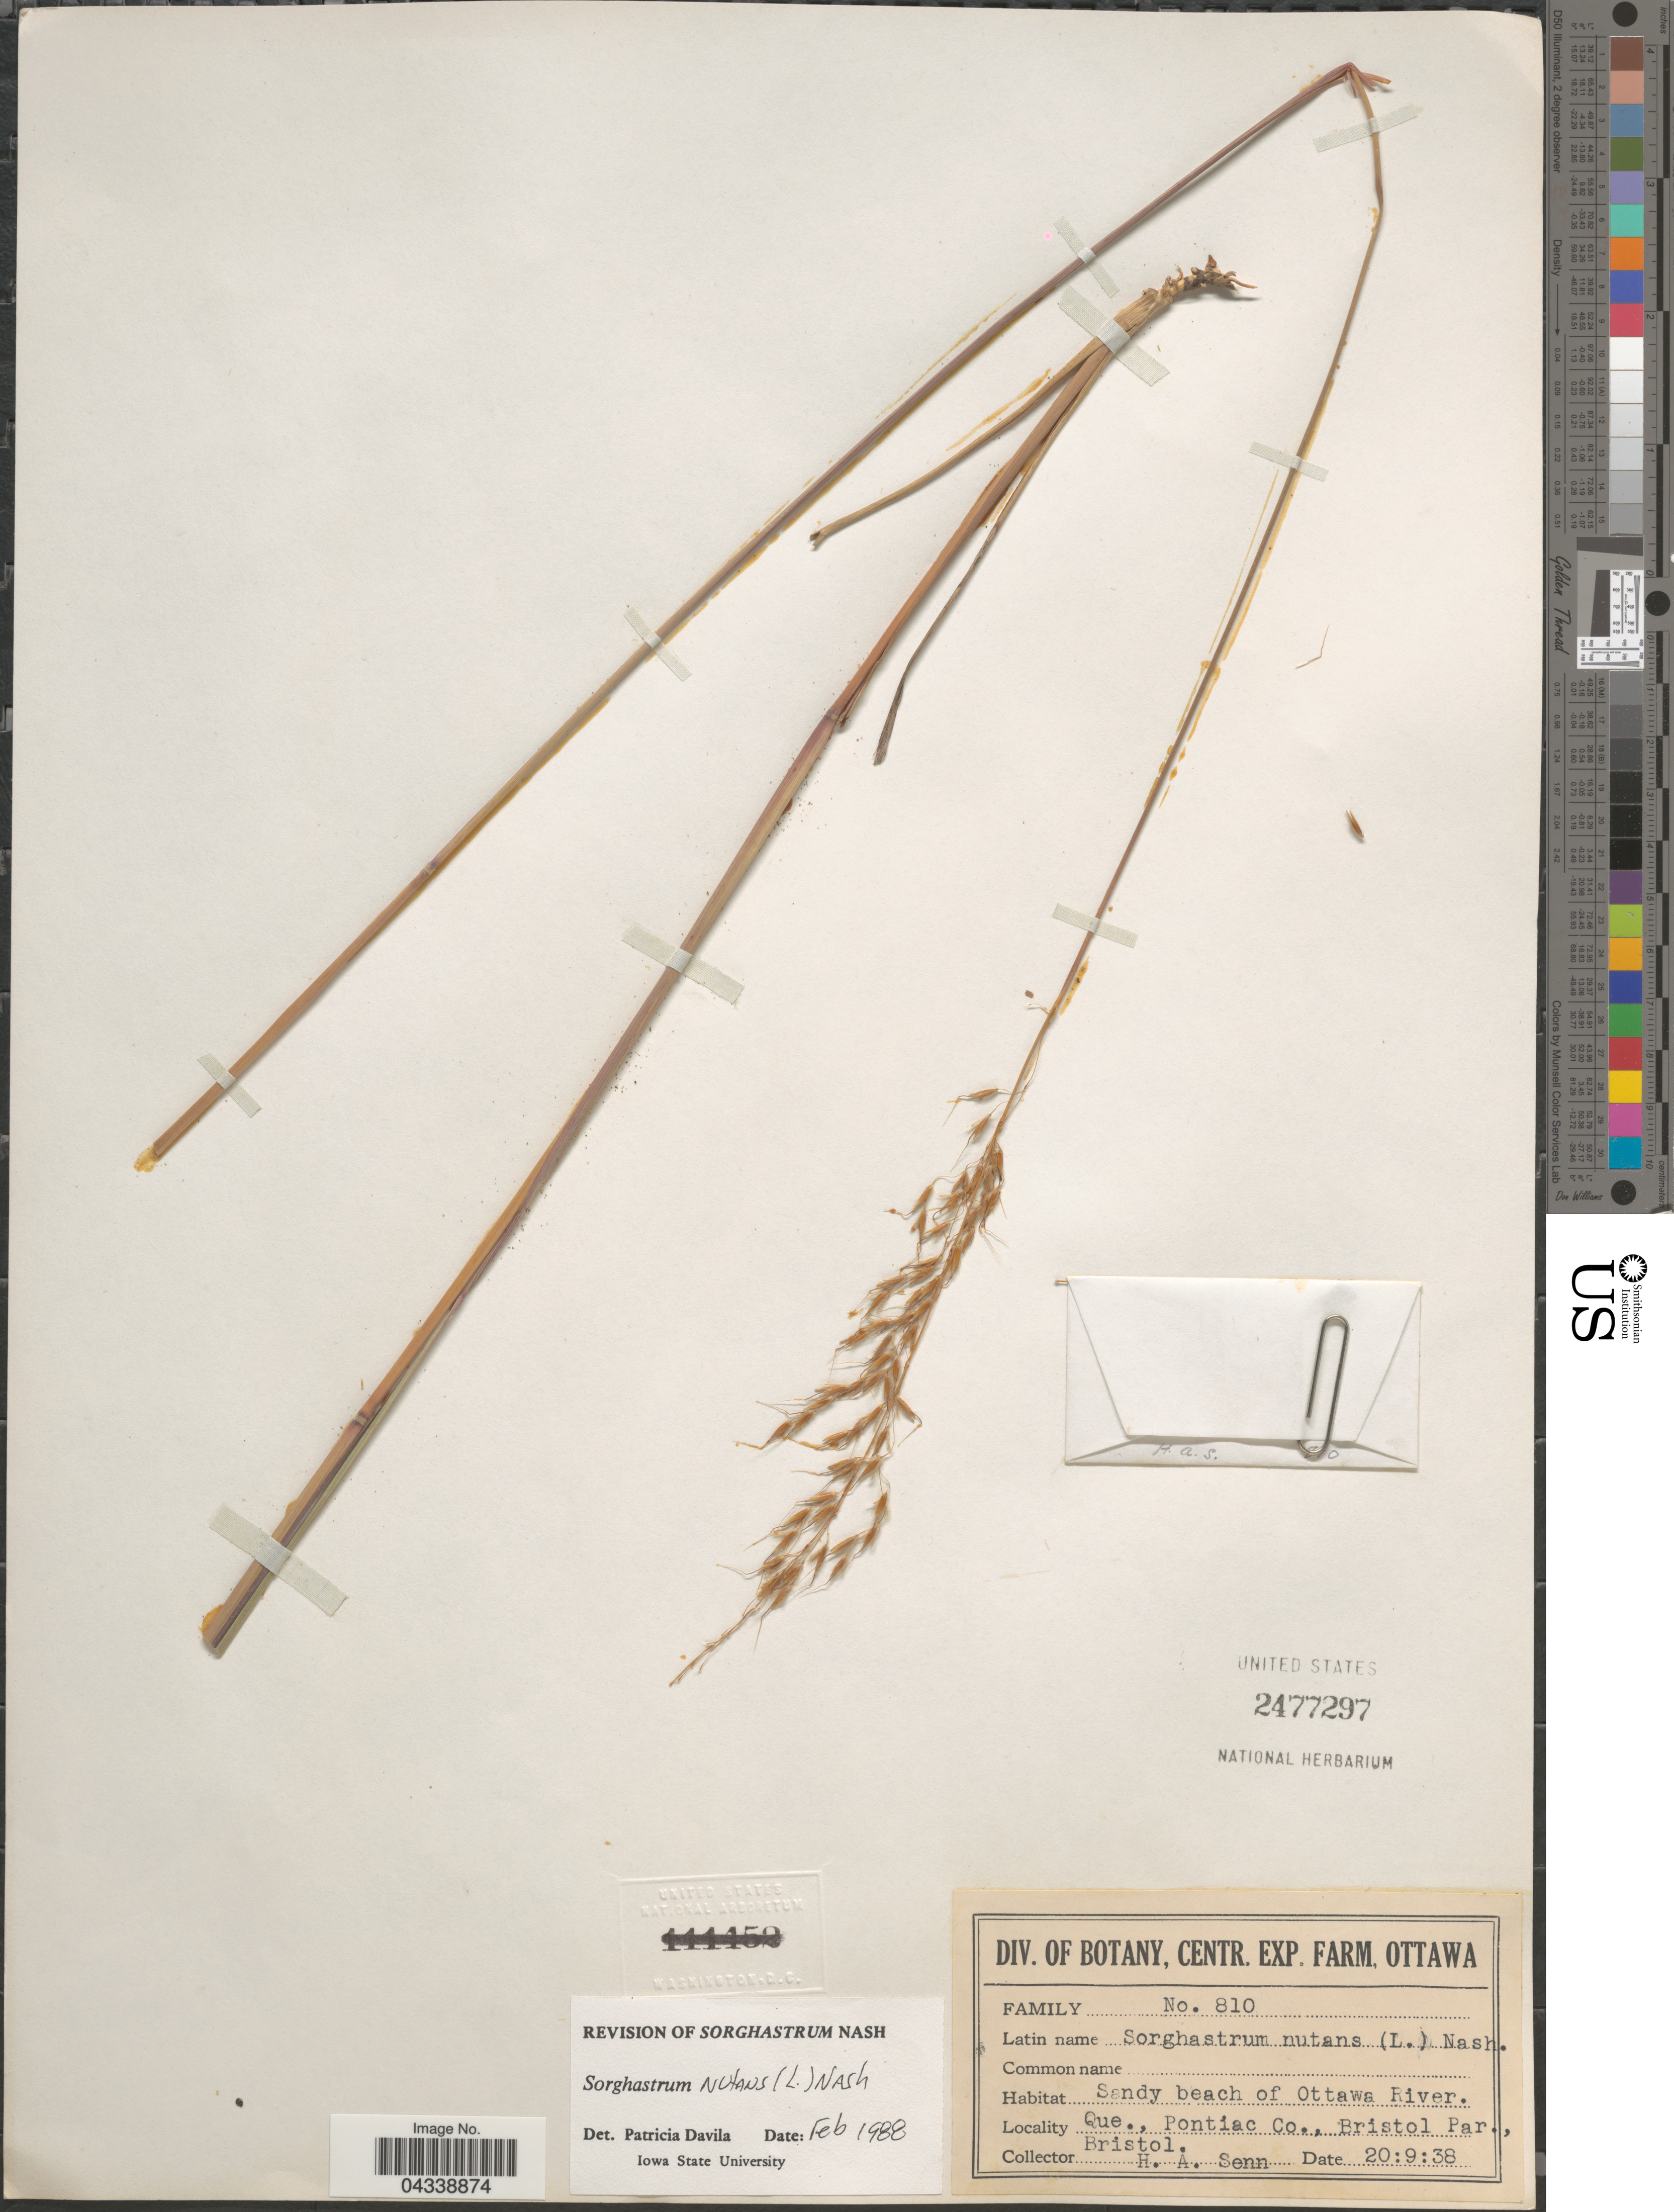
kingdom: Plantae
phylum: Tracheophyta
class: Liliopsida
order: Poales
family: Poaceae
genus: Sorghastrum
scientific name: Sorghastrum nutans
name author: (L.) Nash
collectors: H. Senn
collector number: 810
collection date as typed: Transcribed d/m/y: 20/9/38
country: Canada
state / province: Quebec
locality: Sandy beach of Ottawa River. Pontiac Co., Bristol Par., Bristol.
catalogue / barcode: US 2477297